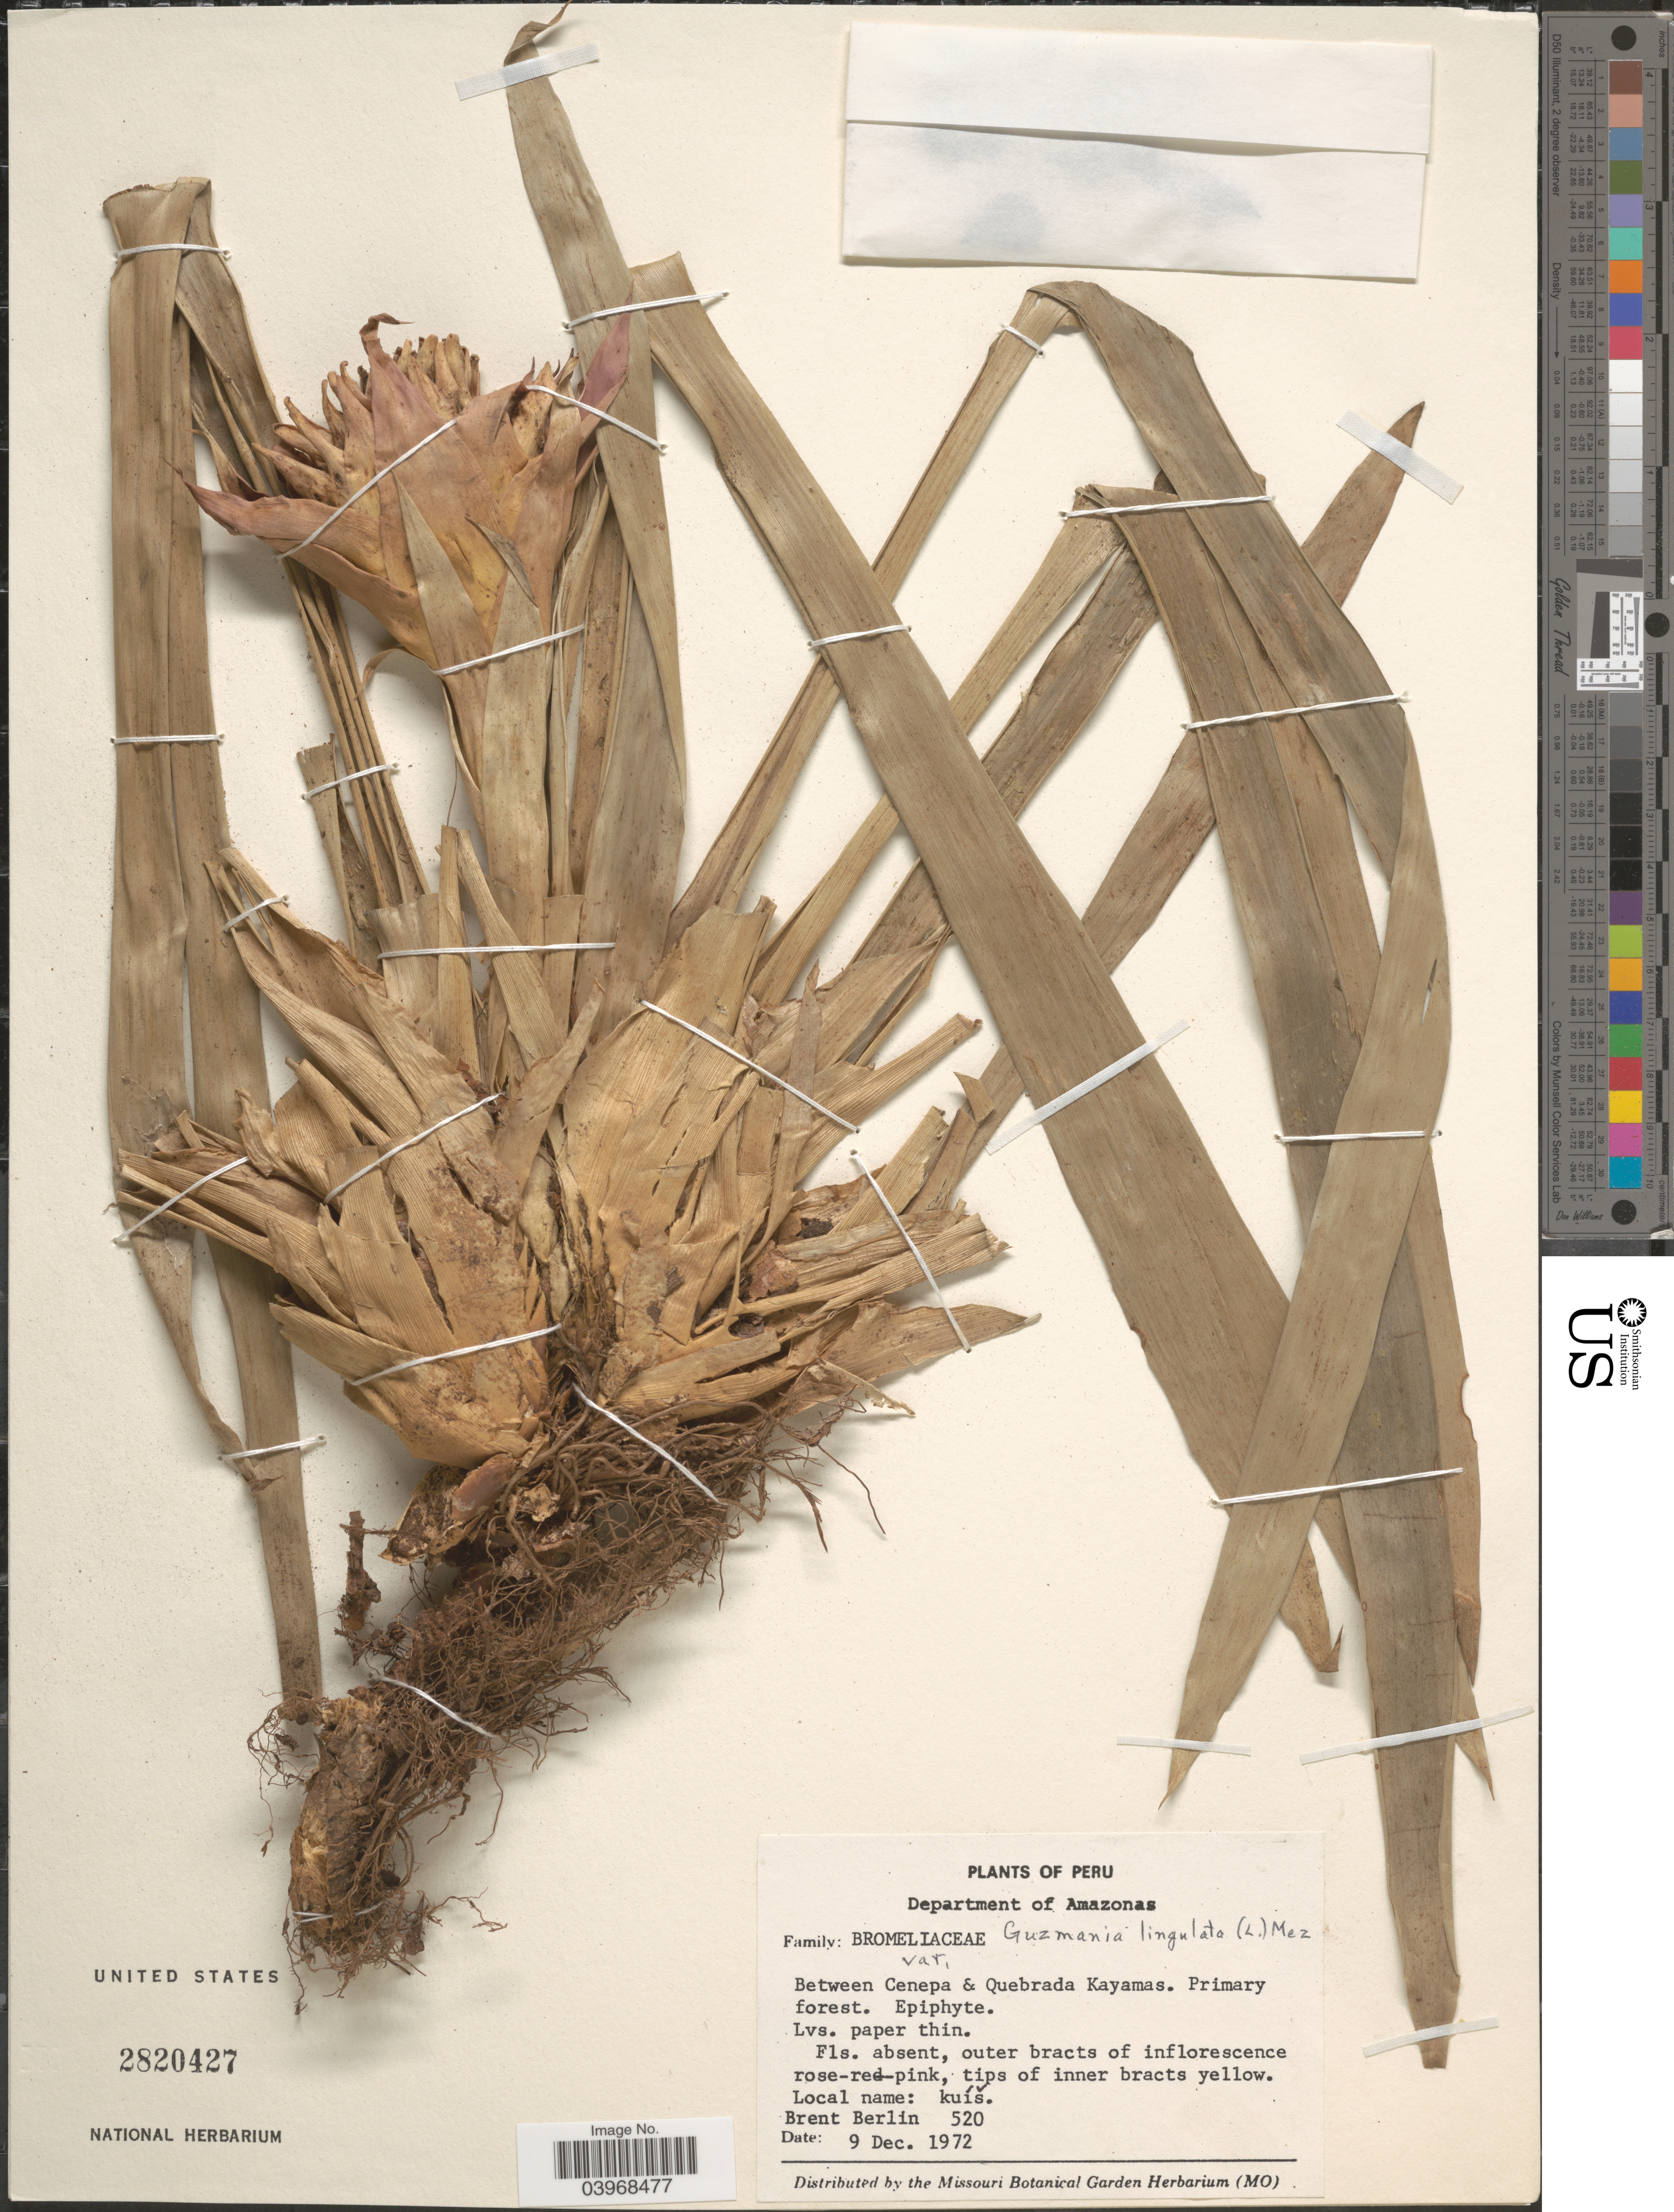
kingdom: Plantae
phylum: Tracheophyta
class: Liliopsida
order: Poales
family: Bromeliaceae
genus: Guzmania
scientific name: Guzmania lingulata var. flammea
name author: (L.B. Sm.) L.B. Sm.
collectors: B. Berlin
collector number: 520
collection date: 1972-12-09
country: Peru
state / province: Amazonas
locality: Department of Amazonas. Between Cenepa & Quebrada Kayamas.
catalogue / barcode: US 2820427